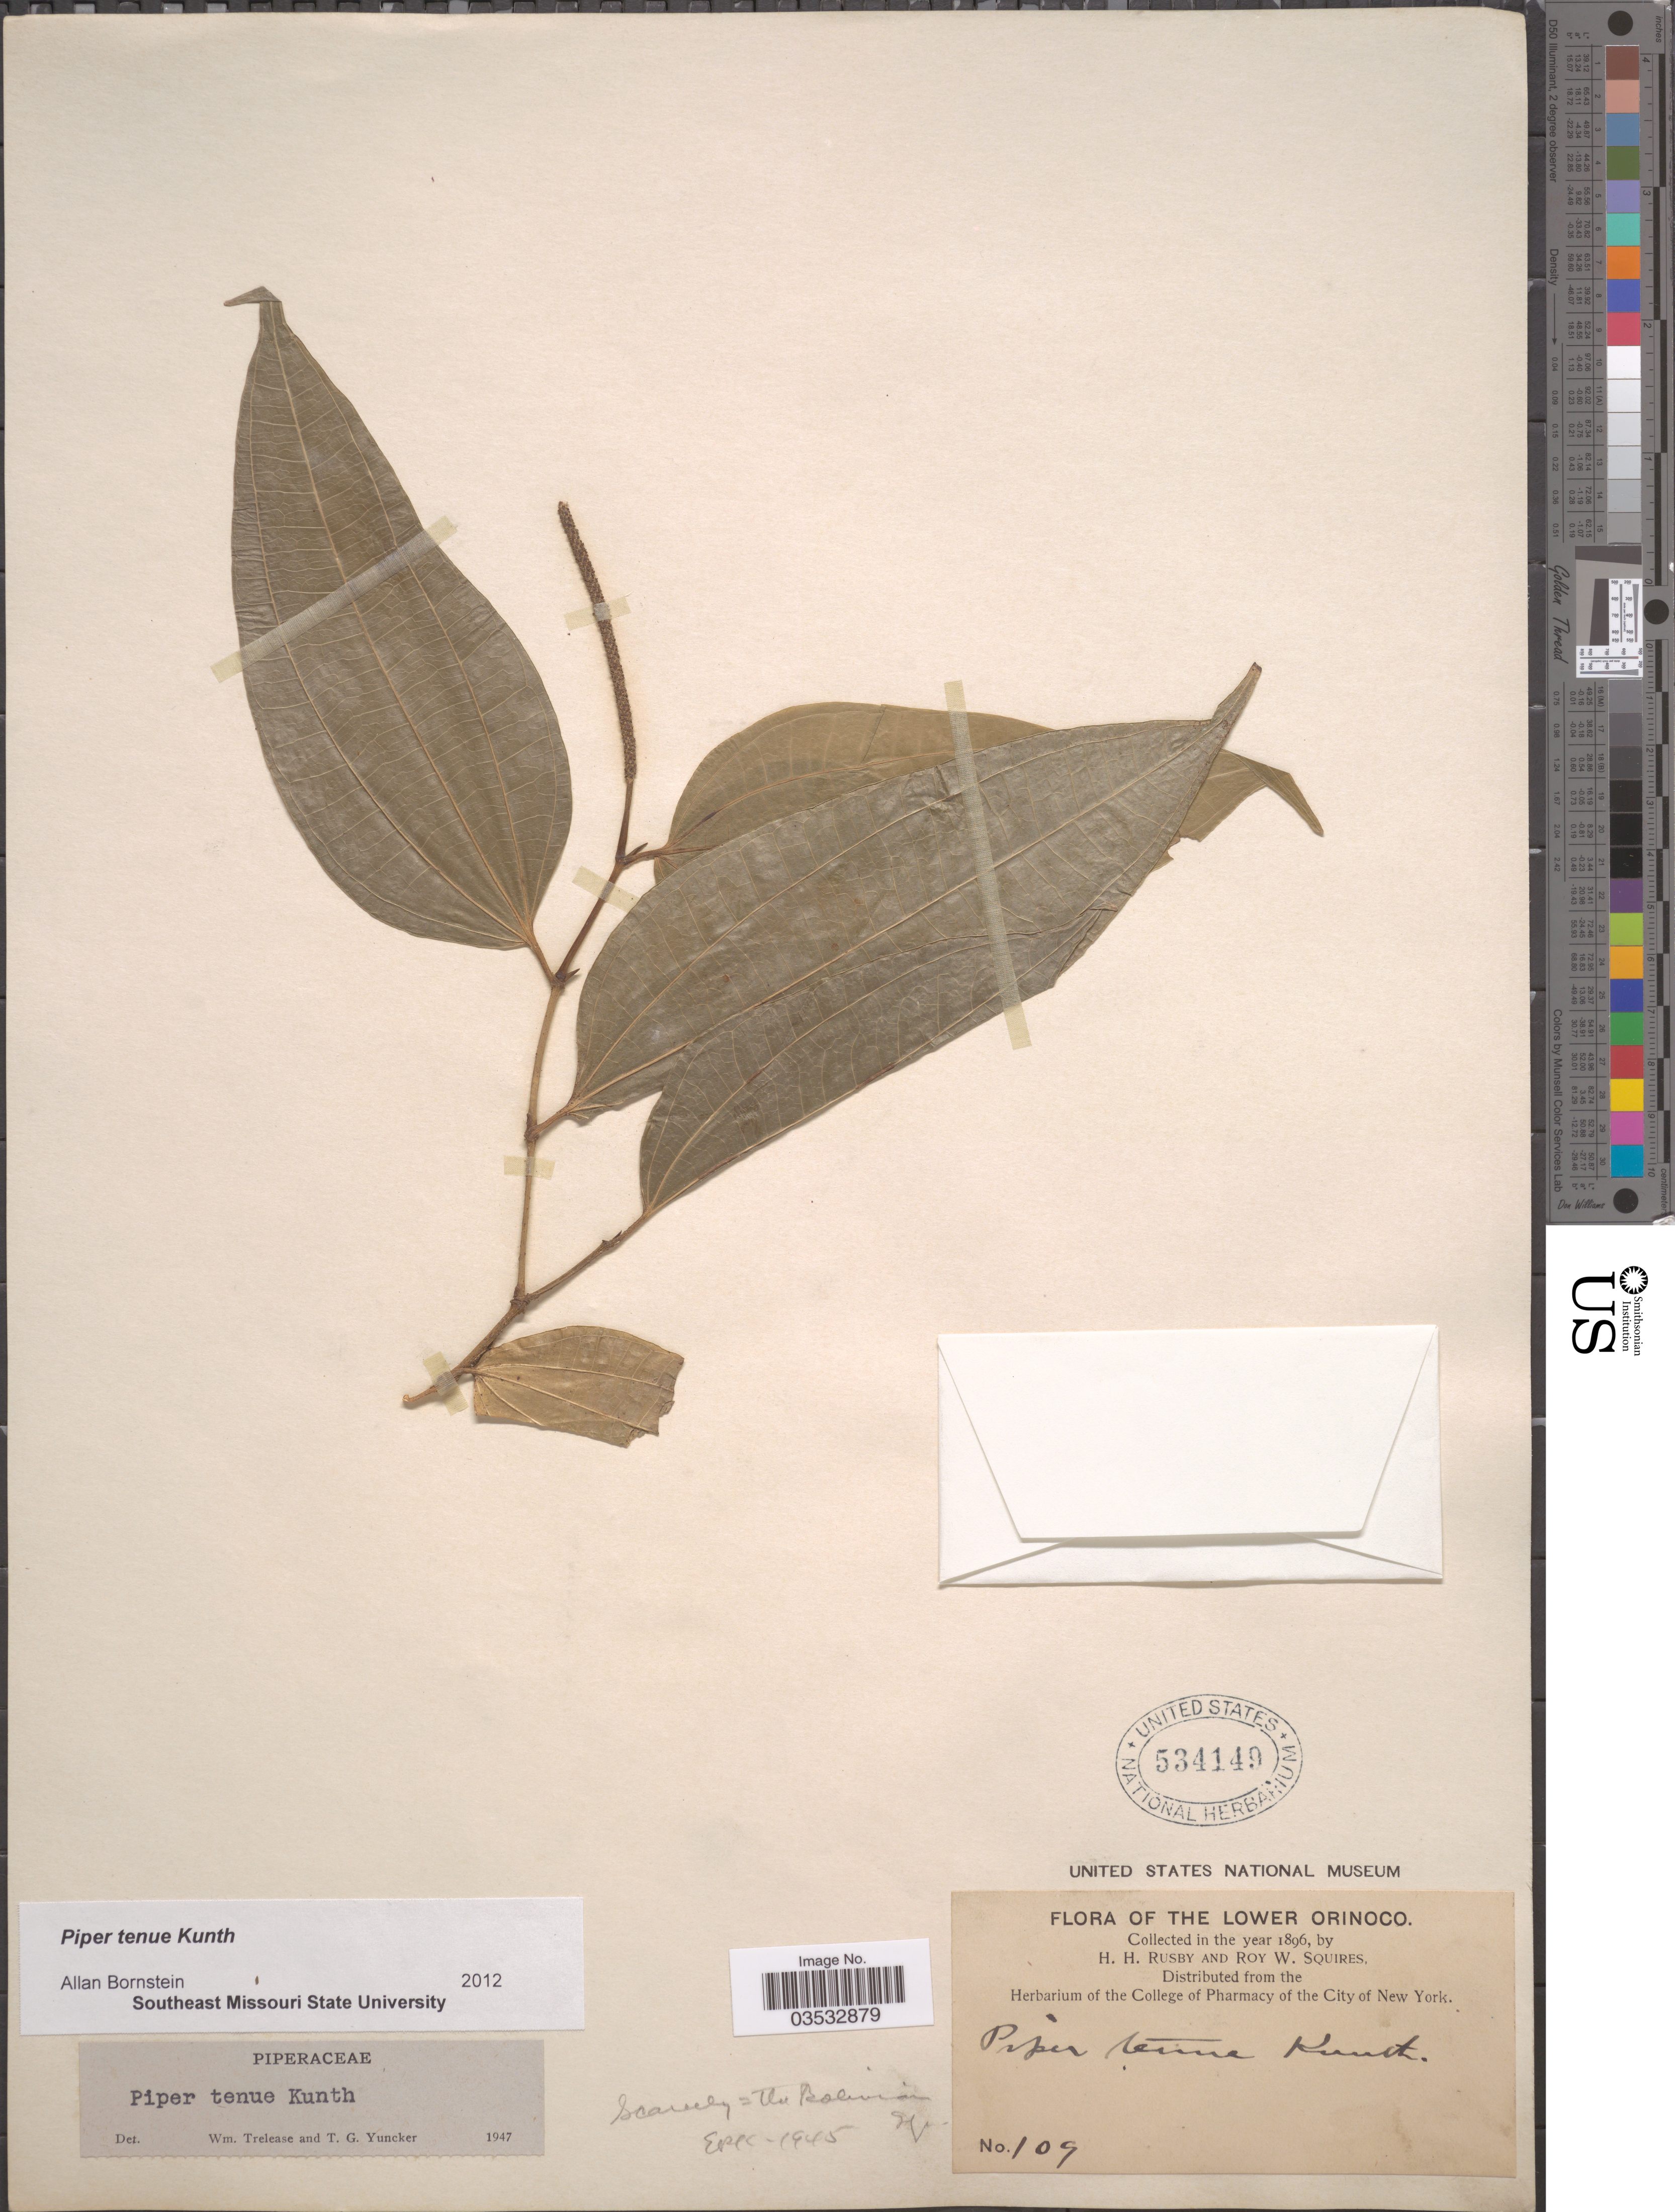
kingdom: Plantae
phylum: Tracheophyta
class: Magnoliopsida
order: Piperales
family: Piperaceae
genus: Piper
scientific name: Piper tenue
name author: Kunth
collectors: H. H. Rusby & R. Squires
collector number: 109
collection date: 1896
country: Venezuela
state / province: Delta Amacuro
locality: Lower Orinoco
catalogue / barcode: US 534149